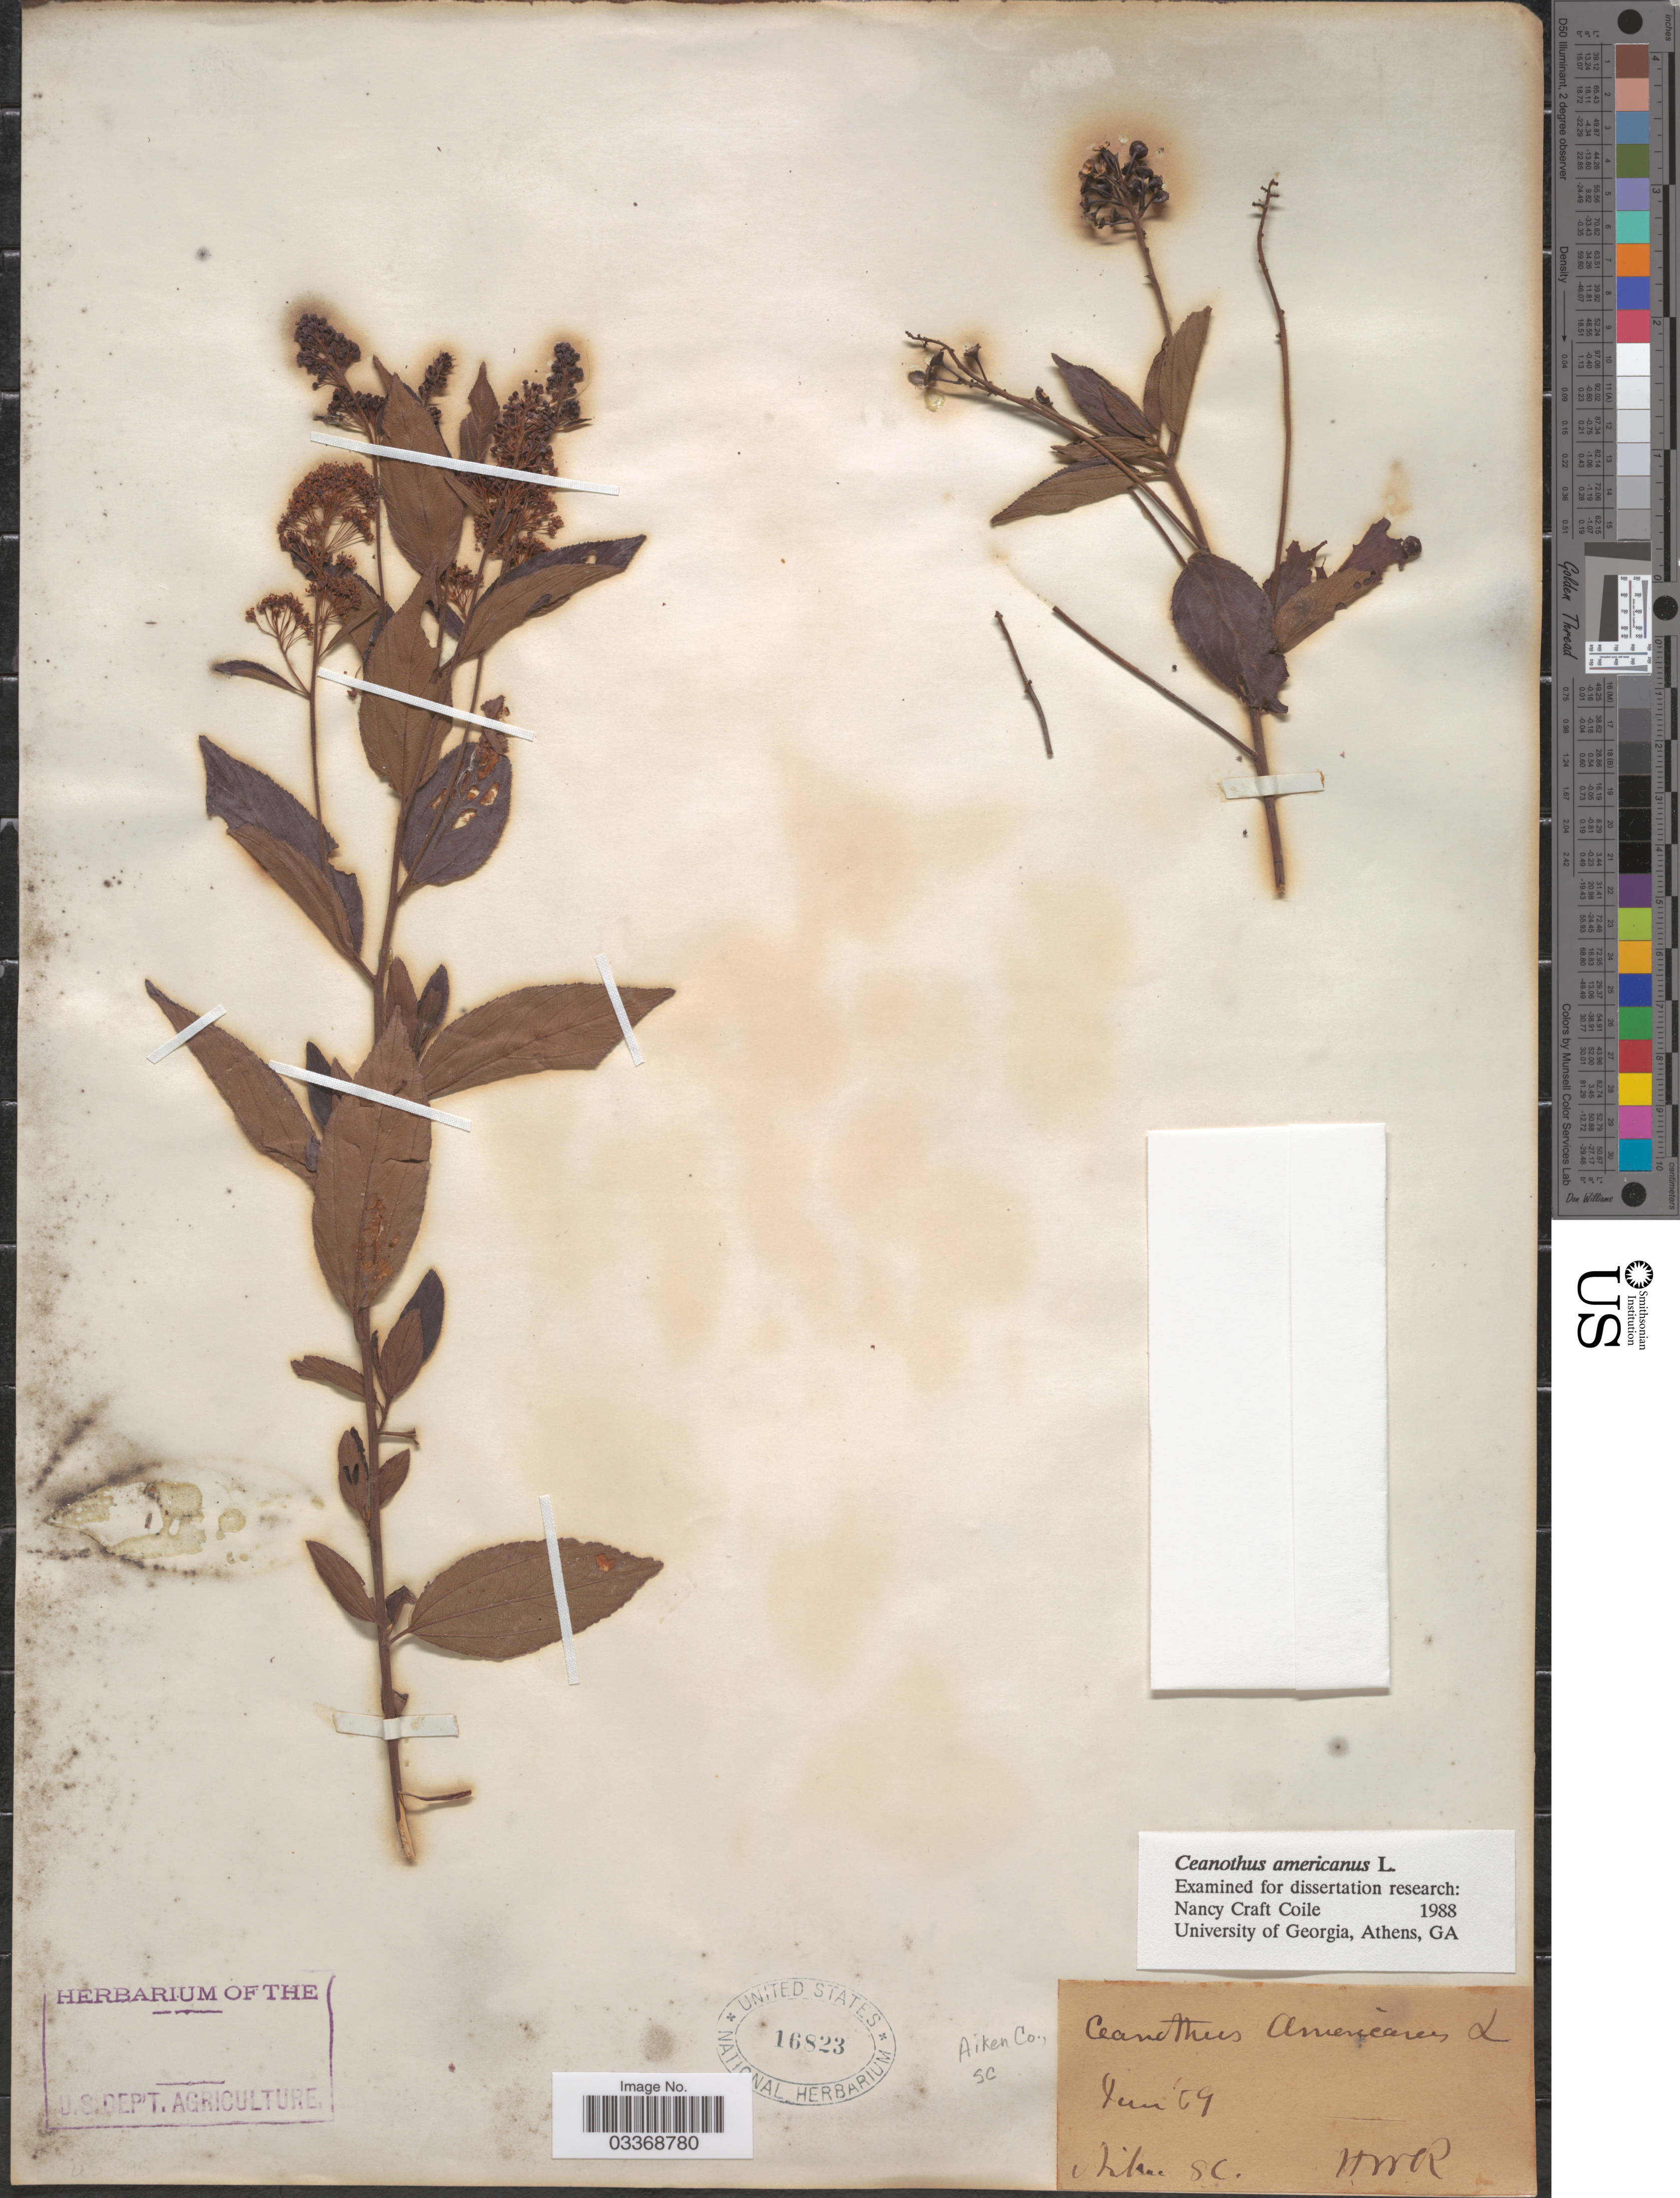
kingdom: Plantae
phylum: Tracheophyta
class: Magnoliopsida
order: Rosales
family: Rhamnaceae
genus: Ceanothus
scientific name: Ceanothus americanus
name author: L.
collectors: H. W. R.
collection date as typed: Transcribed d/m/y: /6/69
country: United States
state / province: South Carolina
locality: Aiken, Aiken Co.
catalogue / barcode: US 16823